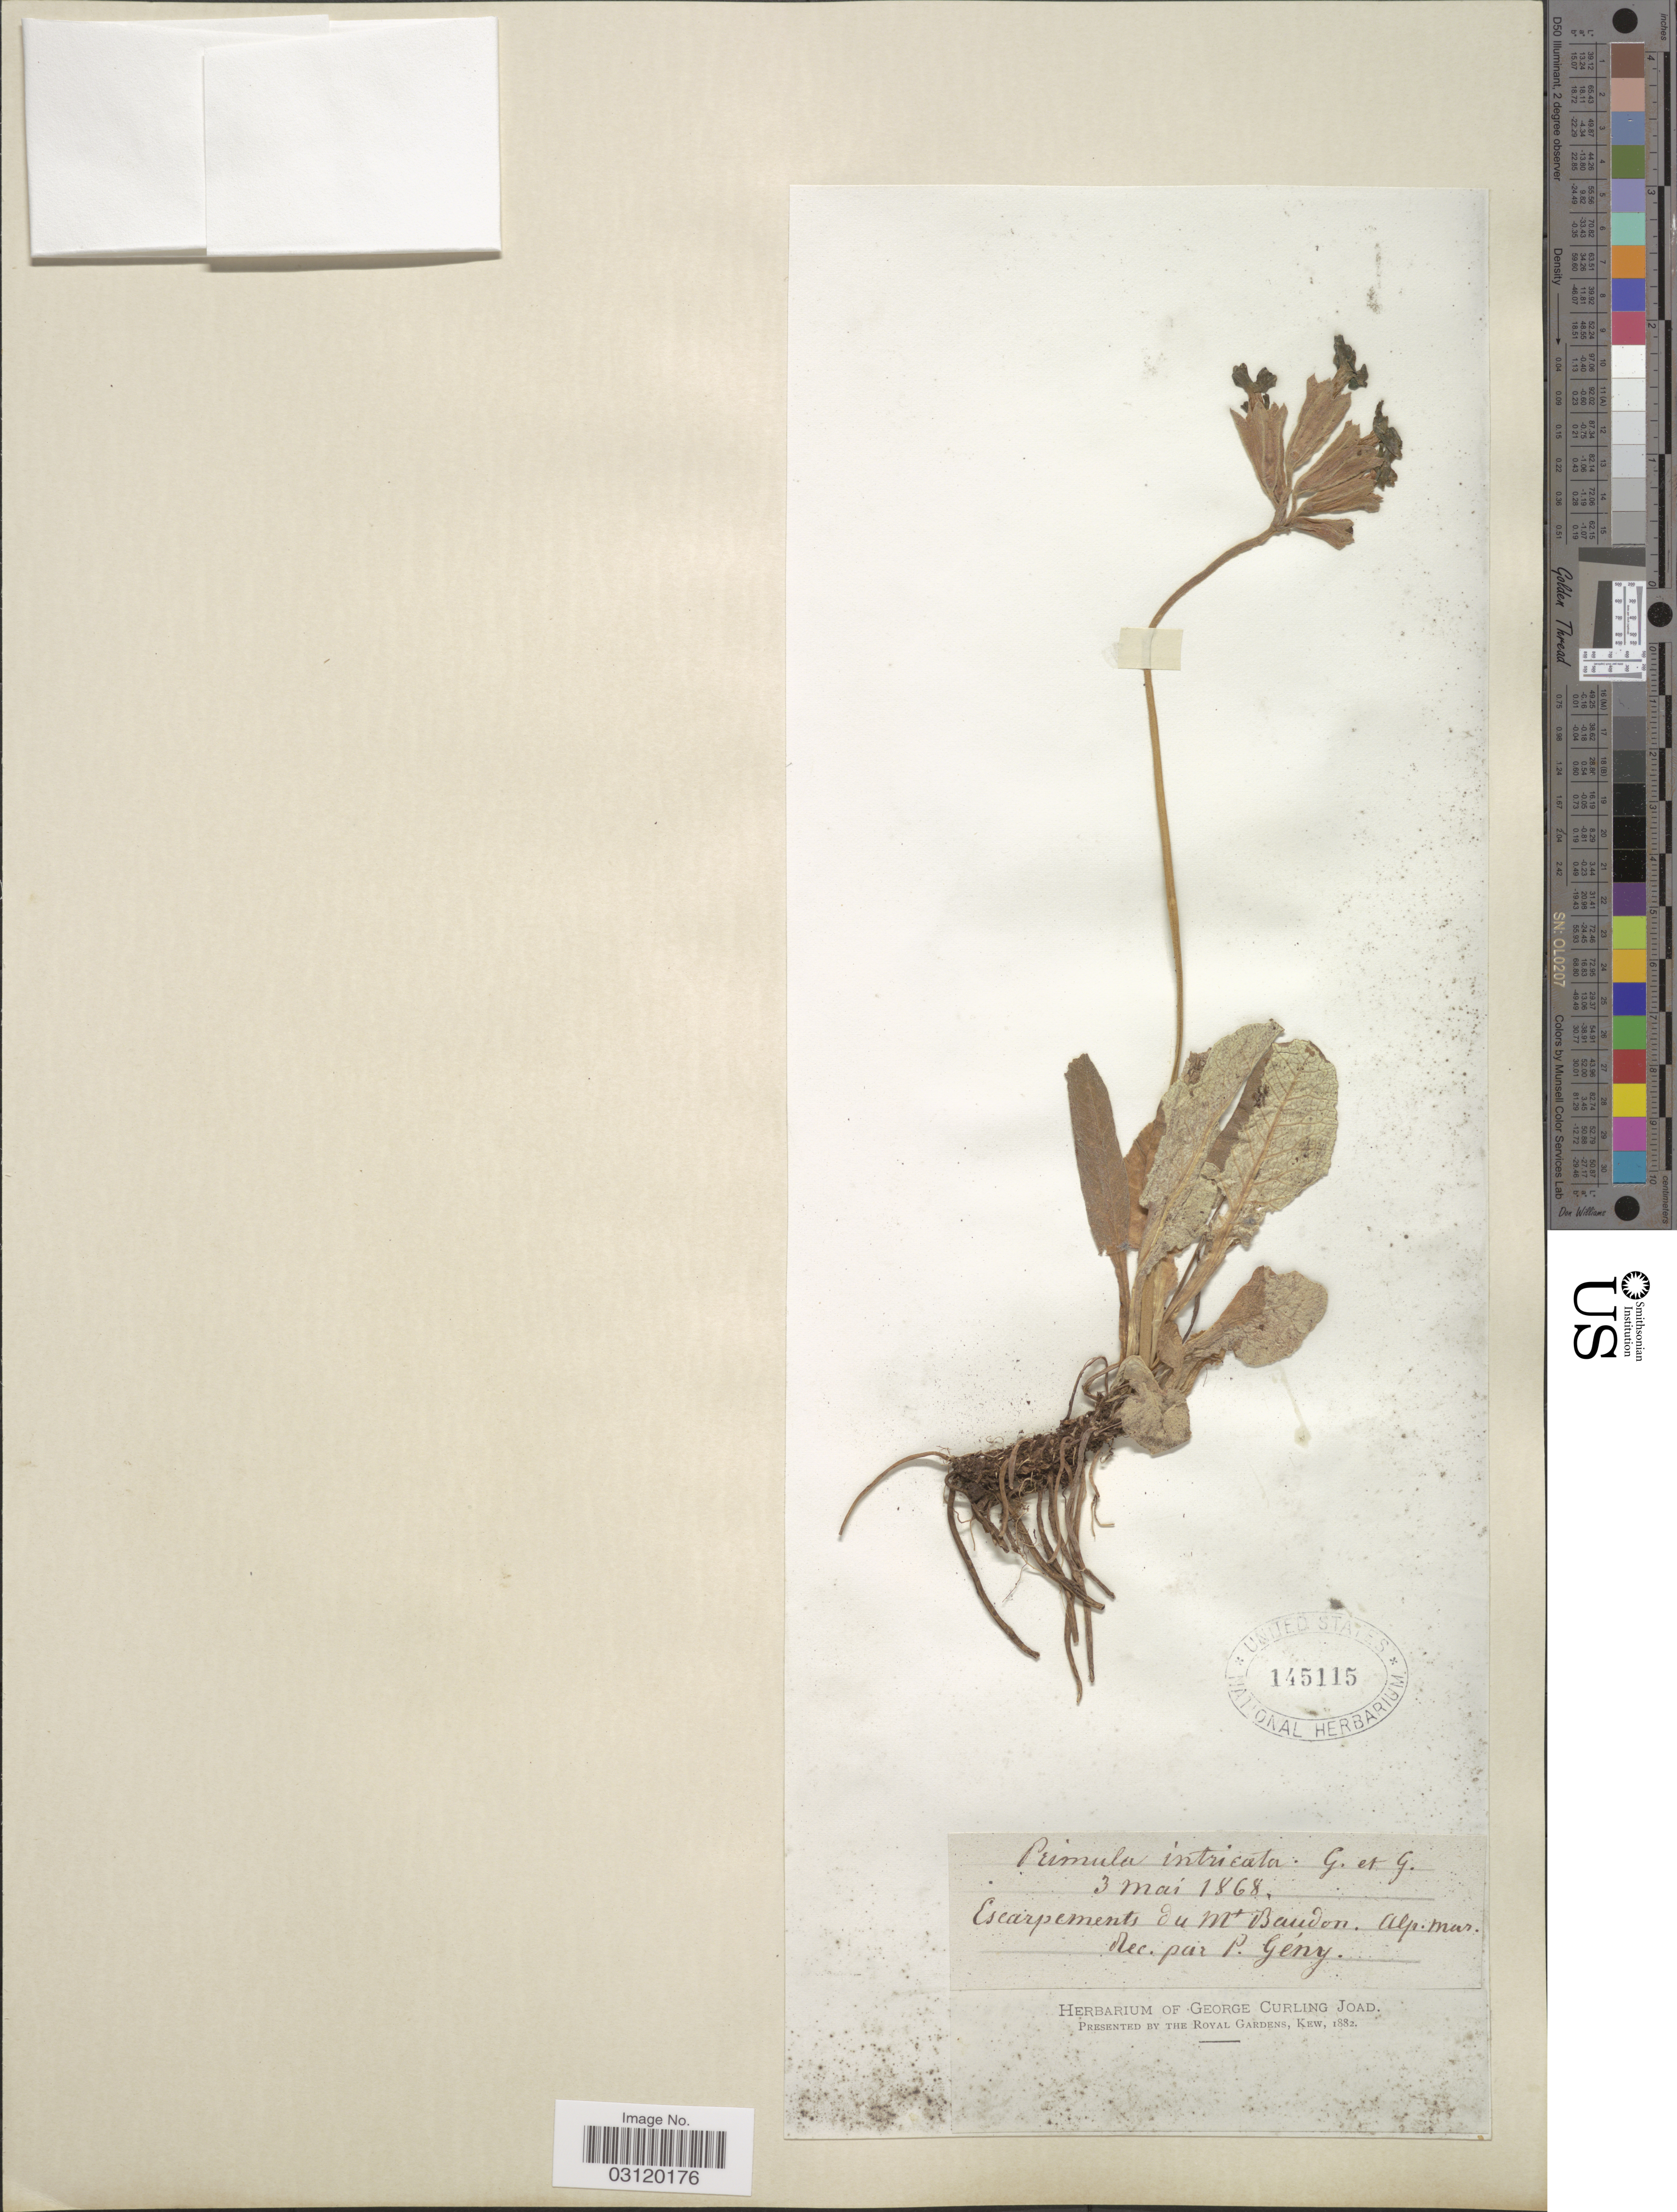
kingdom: Plantae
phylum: Tracheophyta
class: Magnoliopsida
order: Ericales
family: Primulaceae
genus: Primula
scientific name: Primula intricata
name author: Gren. & Godr.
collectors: ex herb. George Curling Joad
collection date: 1868-05-03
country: France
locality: Escarpements du Mt. Baudon, Alp. mar.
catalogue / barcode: US 145115